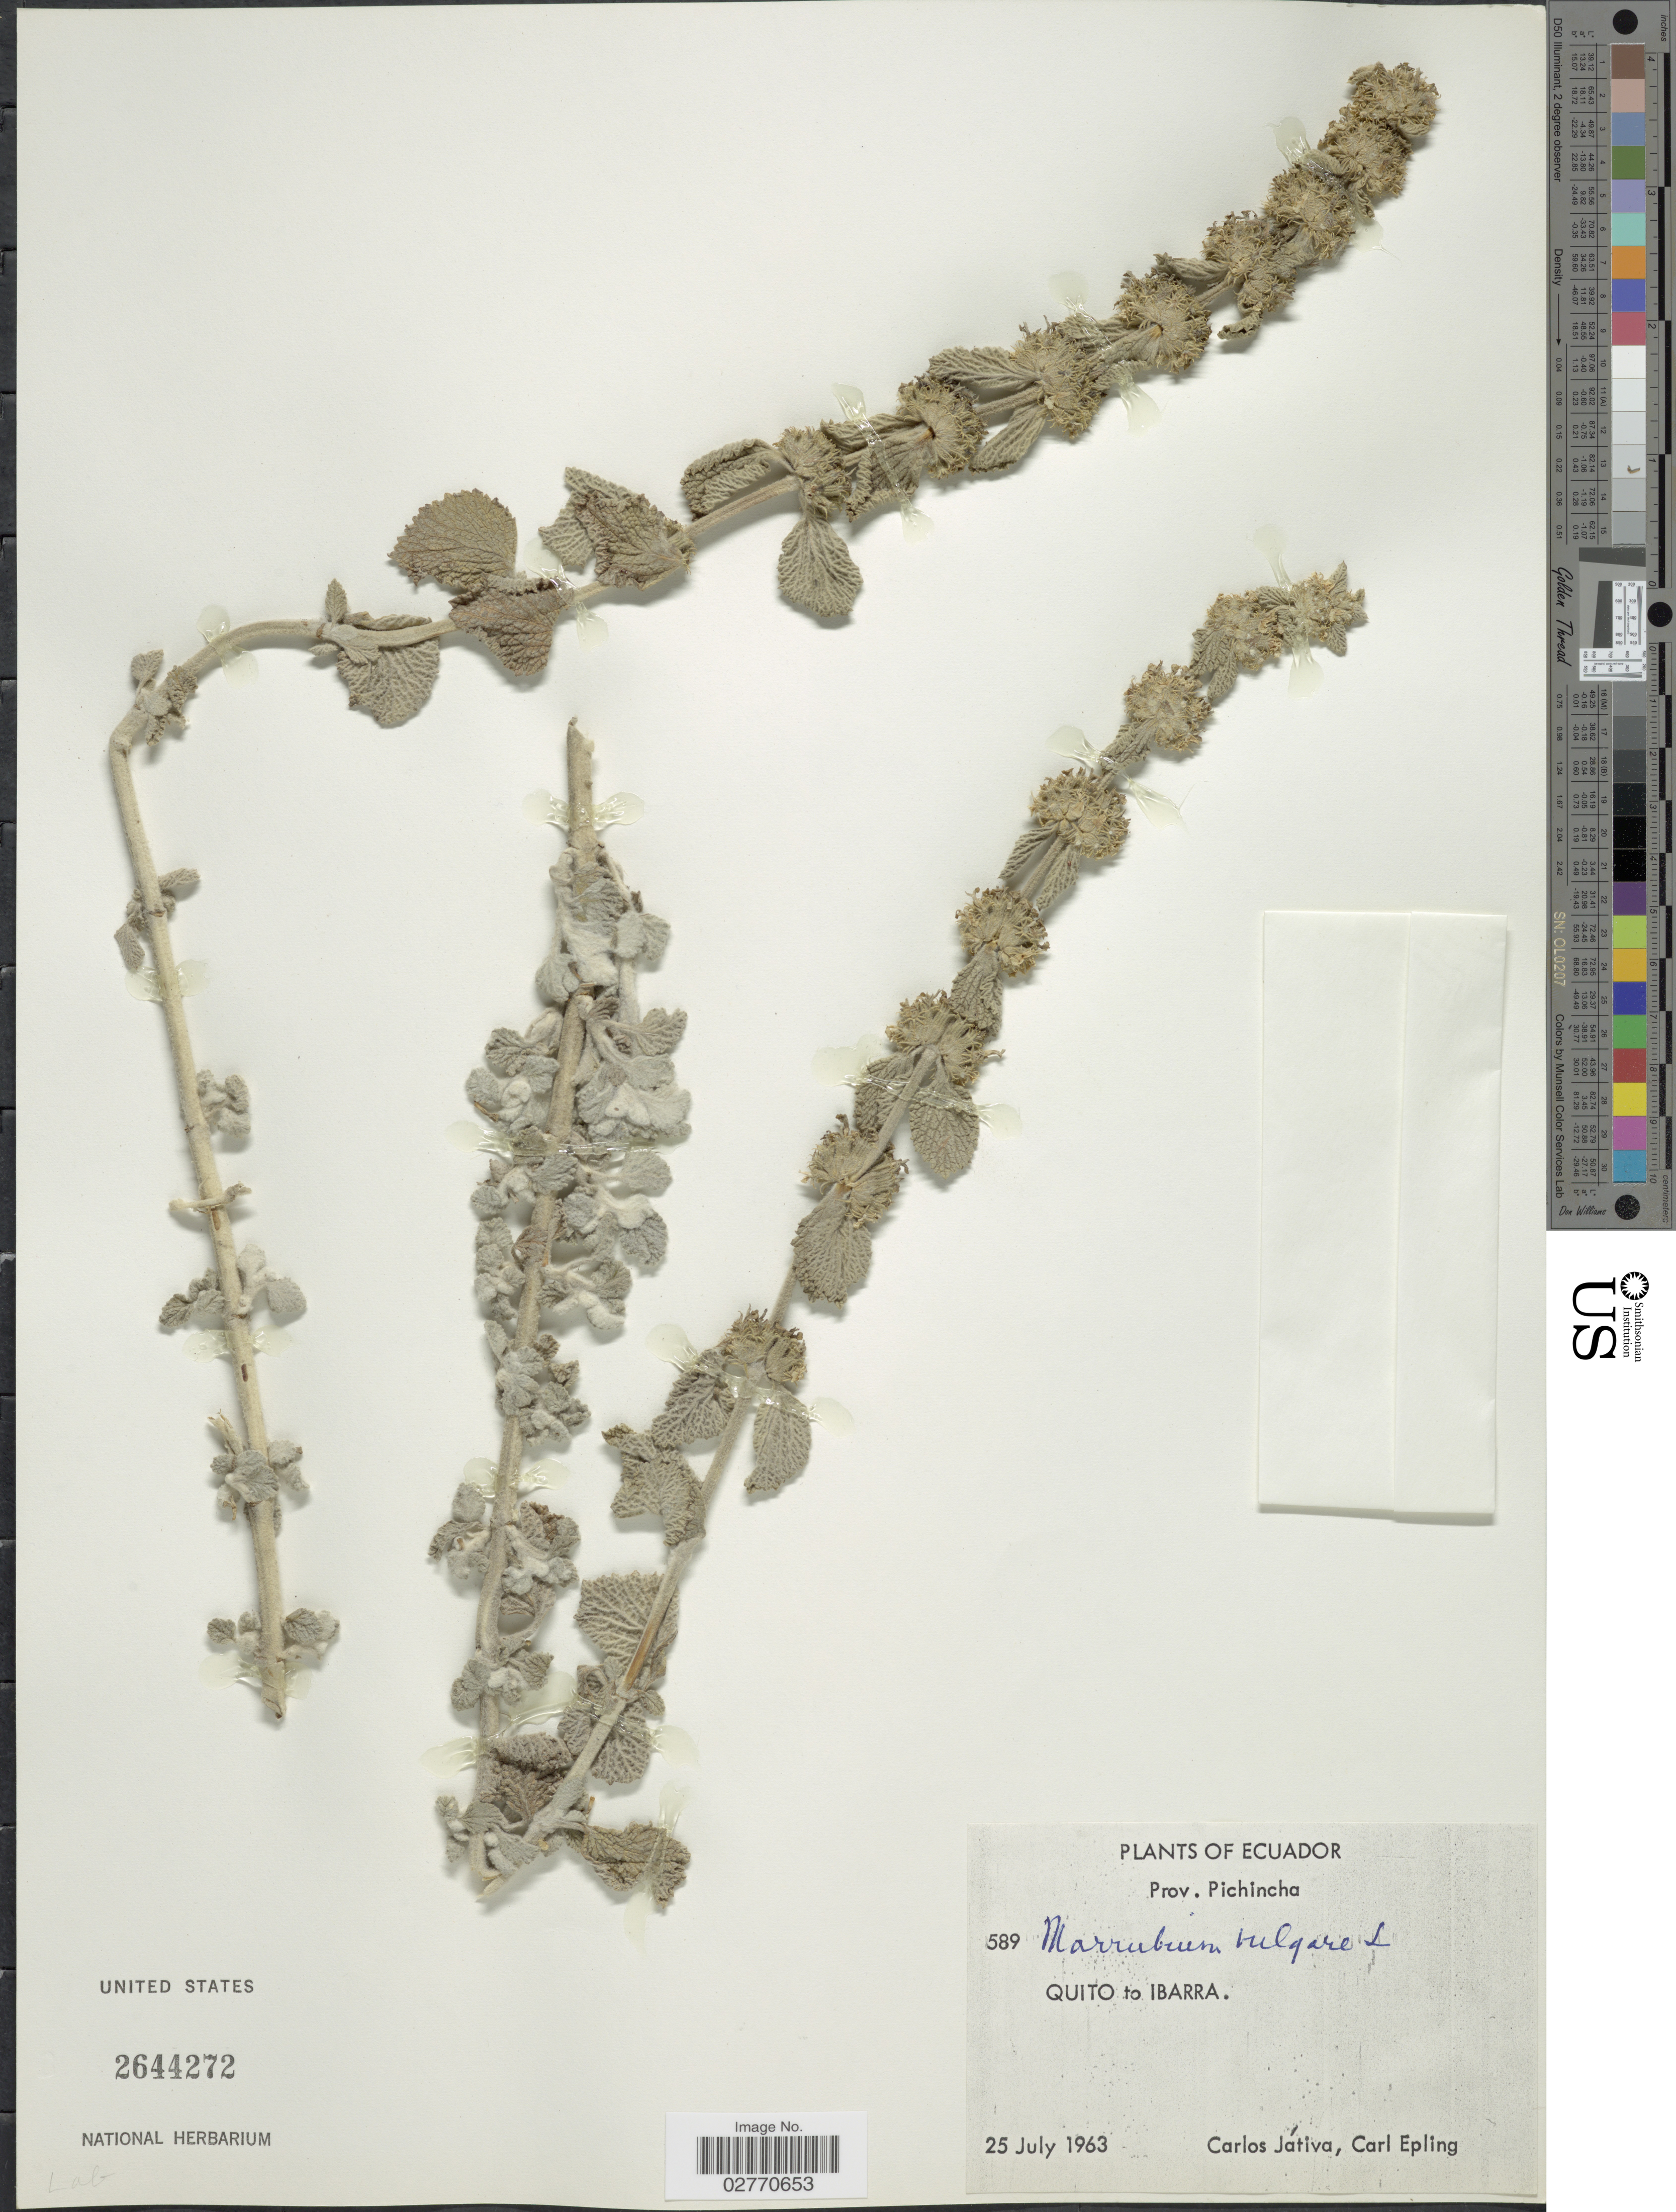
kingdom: Plantae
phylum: Tracheophyta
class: Magnoliopsida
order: Lamiales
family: Lamiaceae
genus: Marrubium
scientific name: Marrubium vulgare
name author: L.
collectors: C. D. Játiva & C. C. Epling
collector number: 589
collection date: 1963-07-25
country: Ecuador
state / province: Pichincha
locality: Quito to Ibarra.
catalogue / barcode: US 2644272